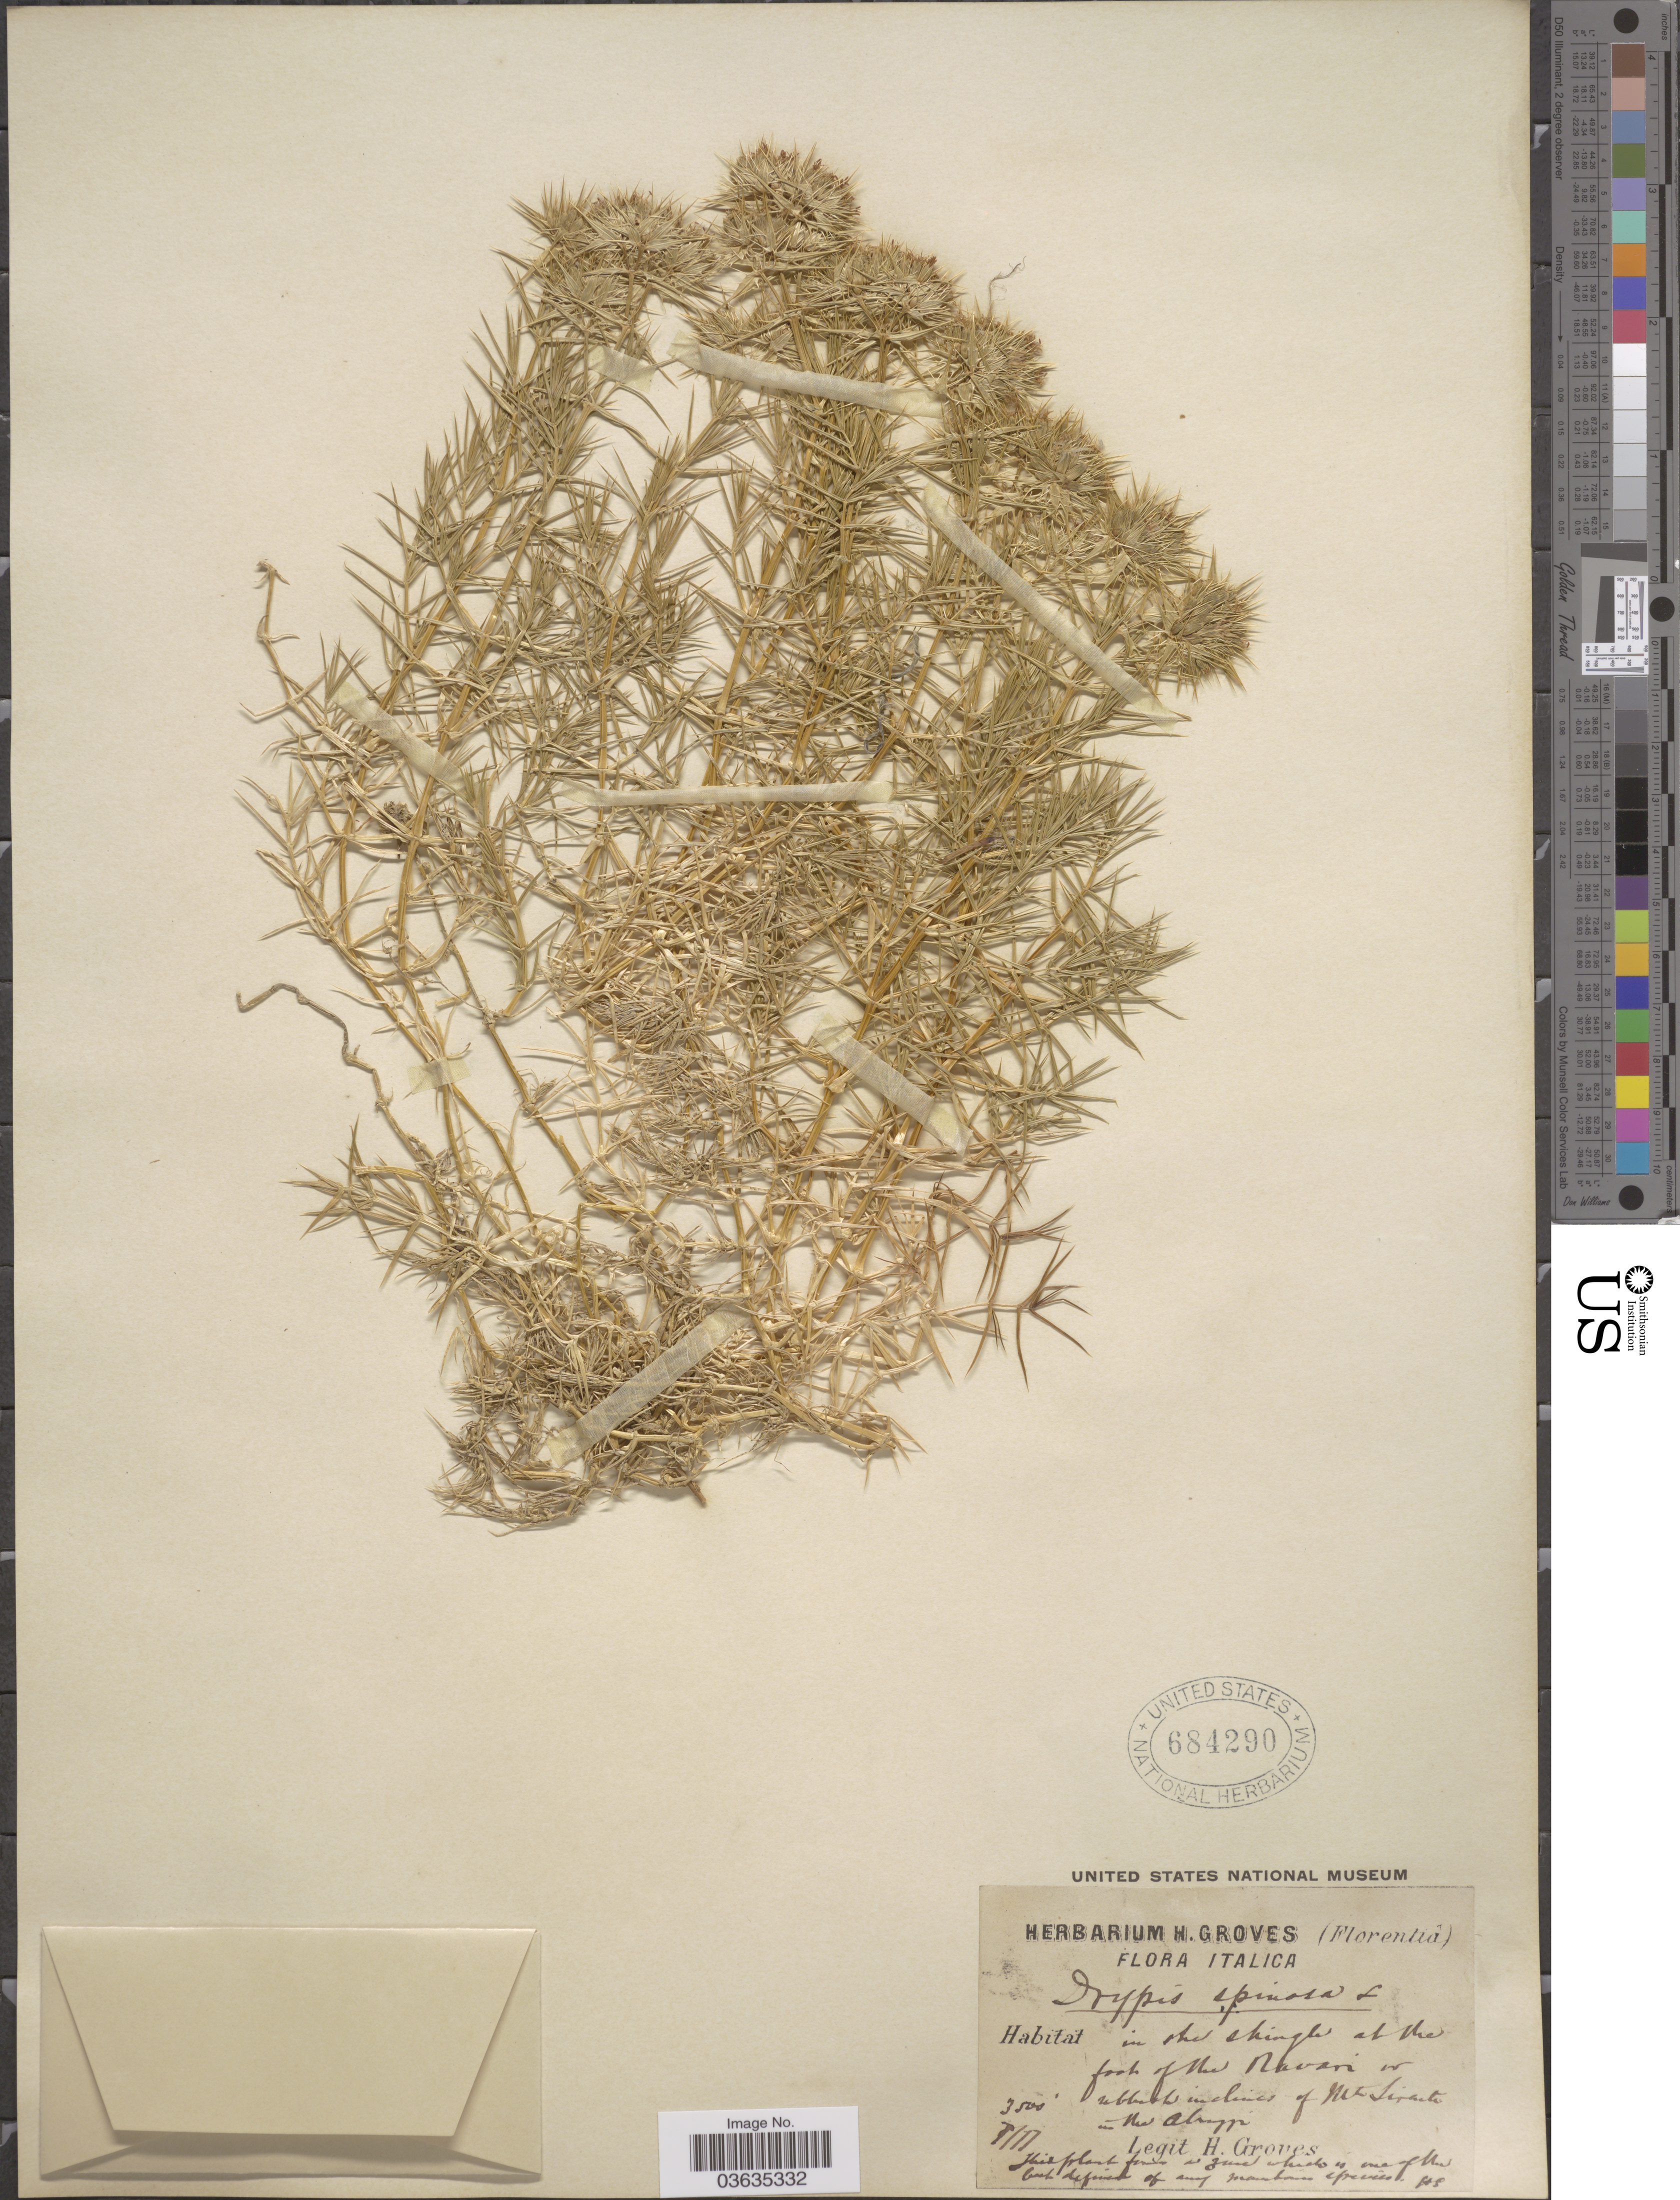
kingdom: Plantae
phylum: Tracheophyta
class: Magnoliopsida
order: Caryophyllales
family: Caryophyllaceae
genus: Drypis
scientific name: Drypis spinosa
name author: L.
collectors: H. Groves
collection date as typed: Transcribed d/m/y: /7/17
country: Italy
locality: Foot of the Navan w of Mtn Sirasta an Nw alppi. [interpreted]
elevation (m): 1067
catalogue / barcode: US 684290